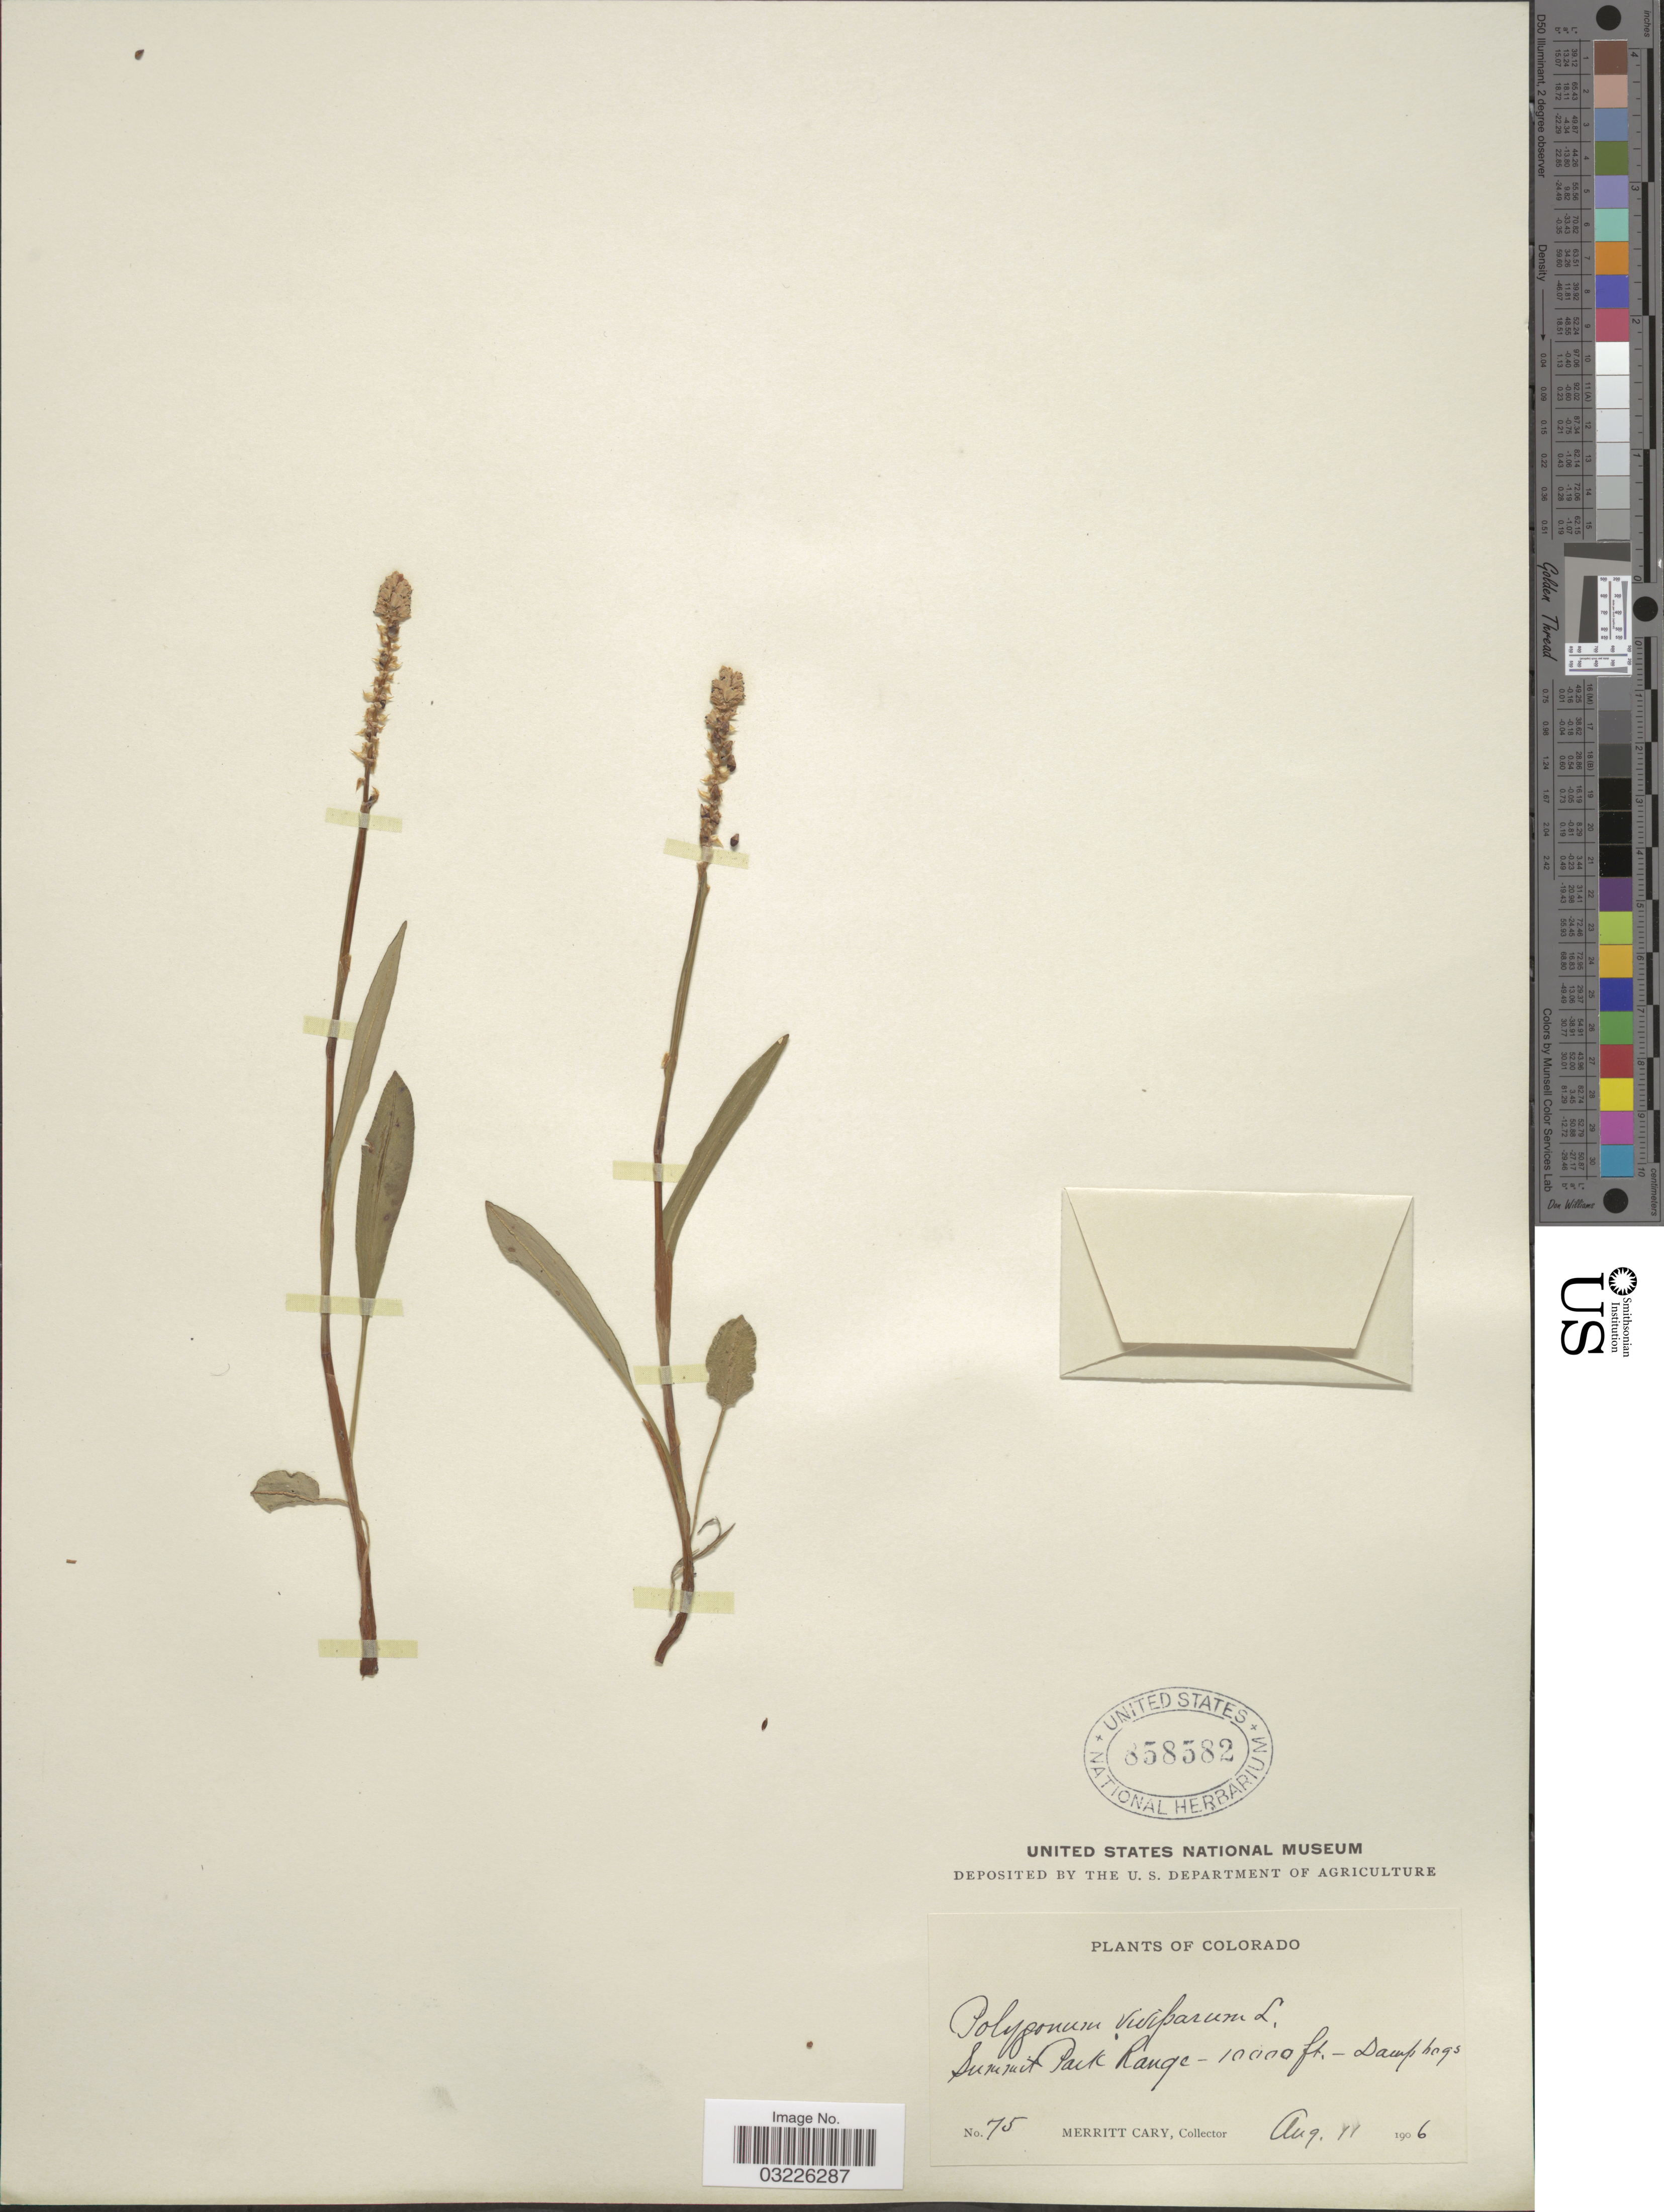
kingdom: Plantae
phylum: Tracheophyta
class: Magnoliopsida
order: Caryophyllales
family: Polygonaceae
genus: Bistorta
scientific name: Bistorta vivipara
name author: (L.) Delarbre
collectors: M. Cary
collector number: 75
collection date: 1906-08-11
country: United States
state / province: Colorado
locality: Summit Park Range.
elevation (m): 3048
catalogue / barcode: US 858582